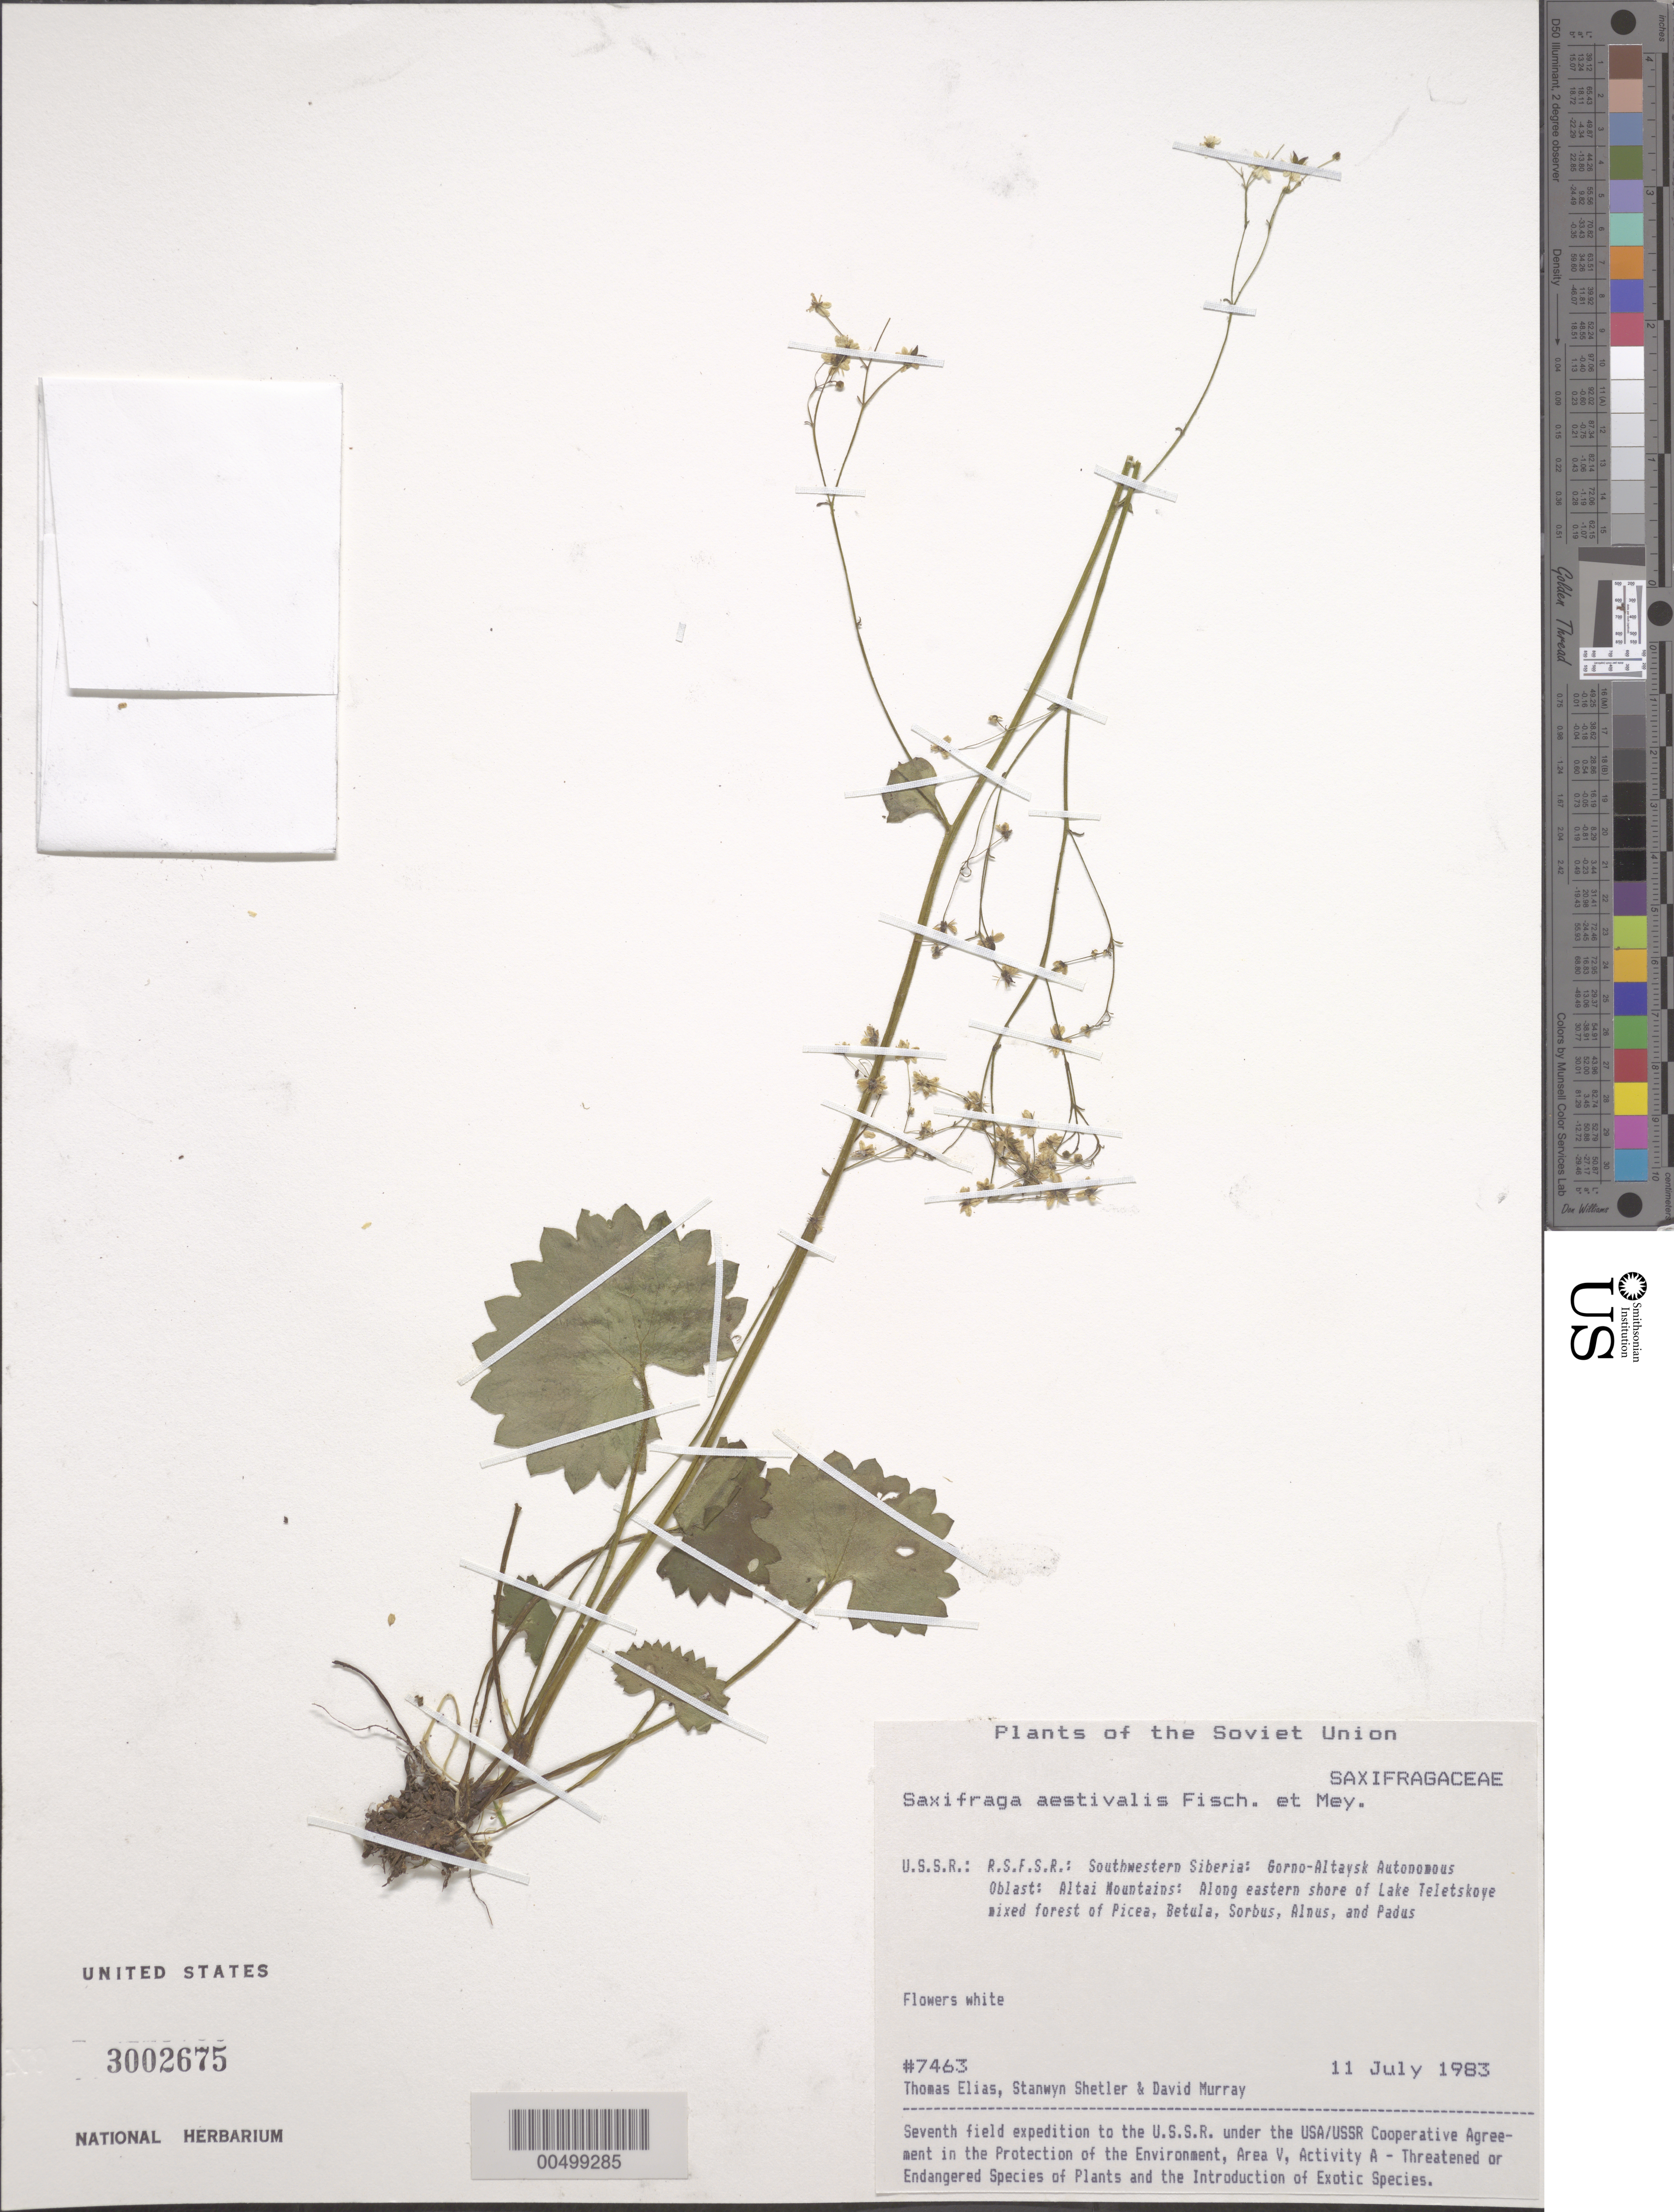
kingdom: Plantae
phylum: Tracheophyta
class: Magnoliopsida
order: Saxifragales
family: Saxifragaceae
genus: Micranthes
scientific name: Micranthes punctata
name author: (L.) Losinsk.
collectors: T. Elias, S. Shetler & D. F. Murray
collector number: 7463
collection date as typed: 11 Jul 1983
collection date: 1983-07-11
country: Russian Federation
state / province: Altai Republic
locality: Altai Mountains, along eastern shore of Lake Teletskoye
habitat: mixed forest of Picea, Betula, Sorbus, Alnus, and Padus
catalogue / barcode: US 3002675